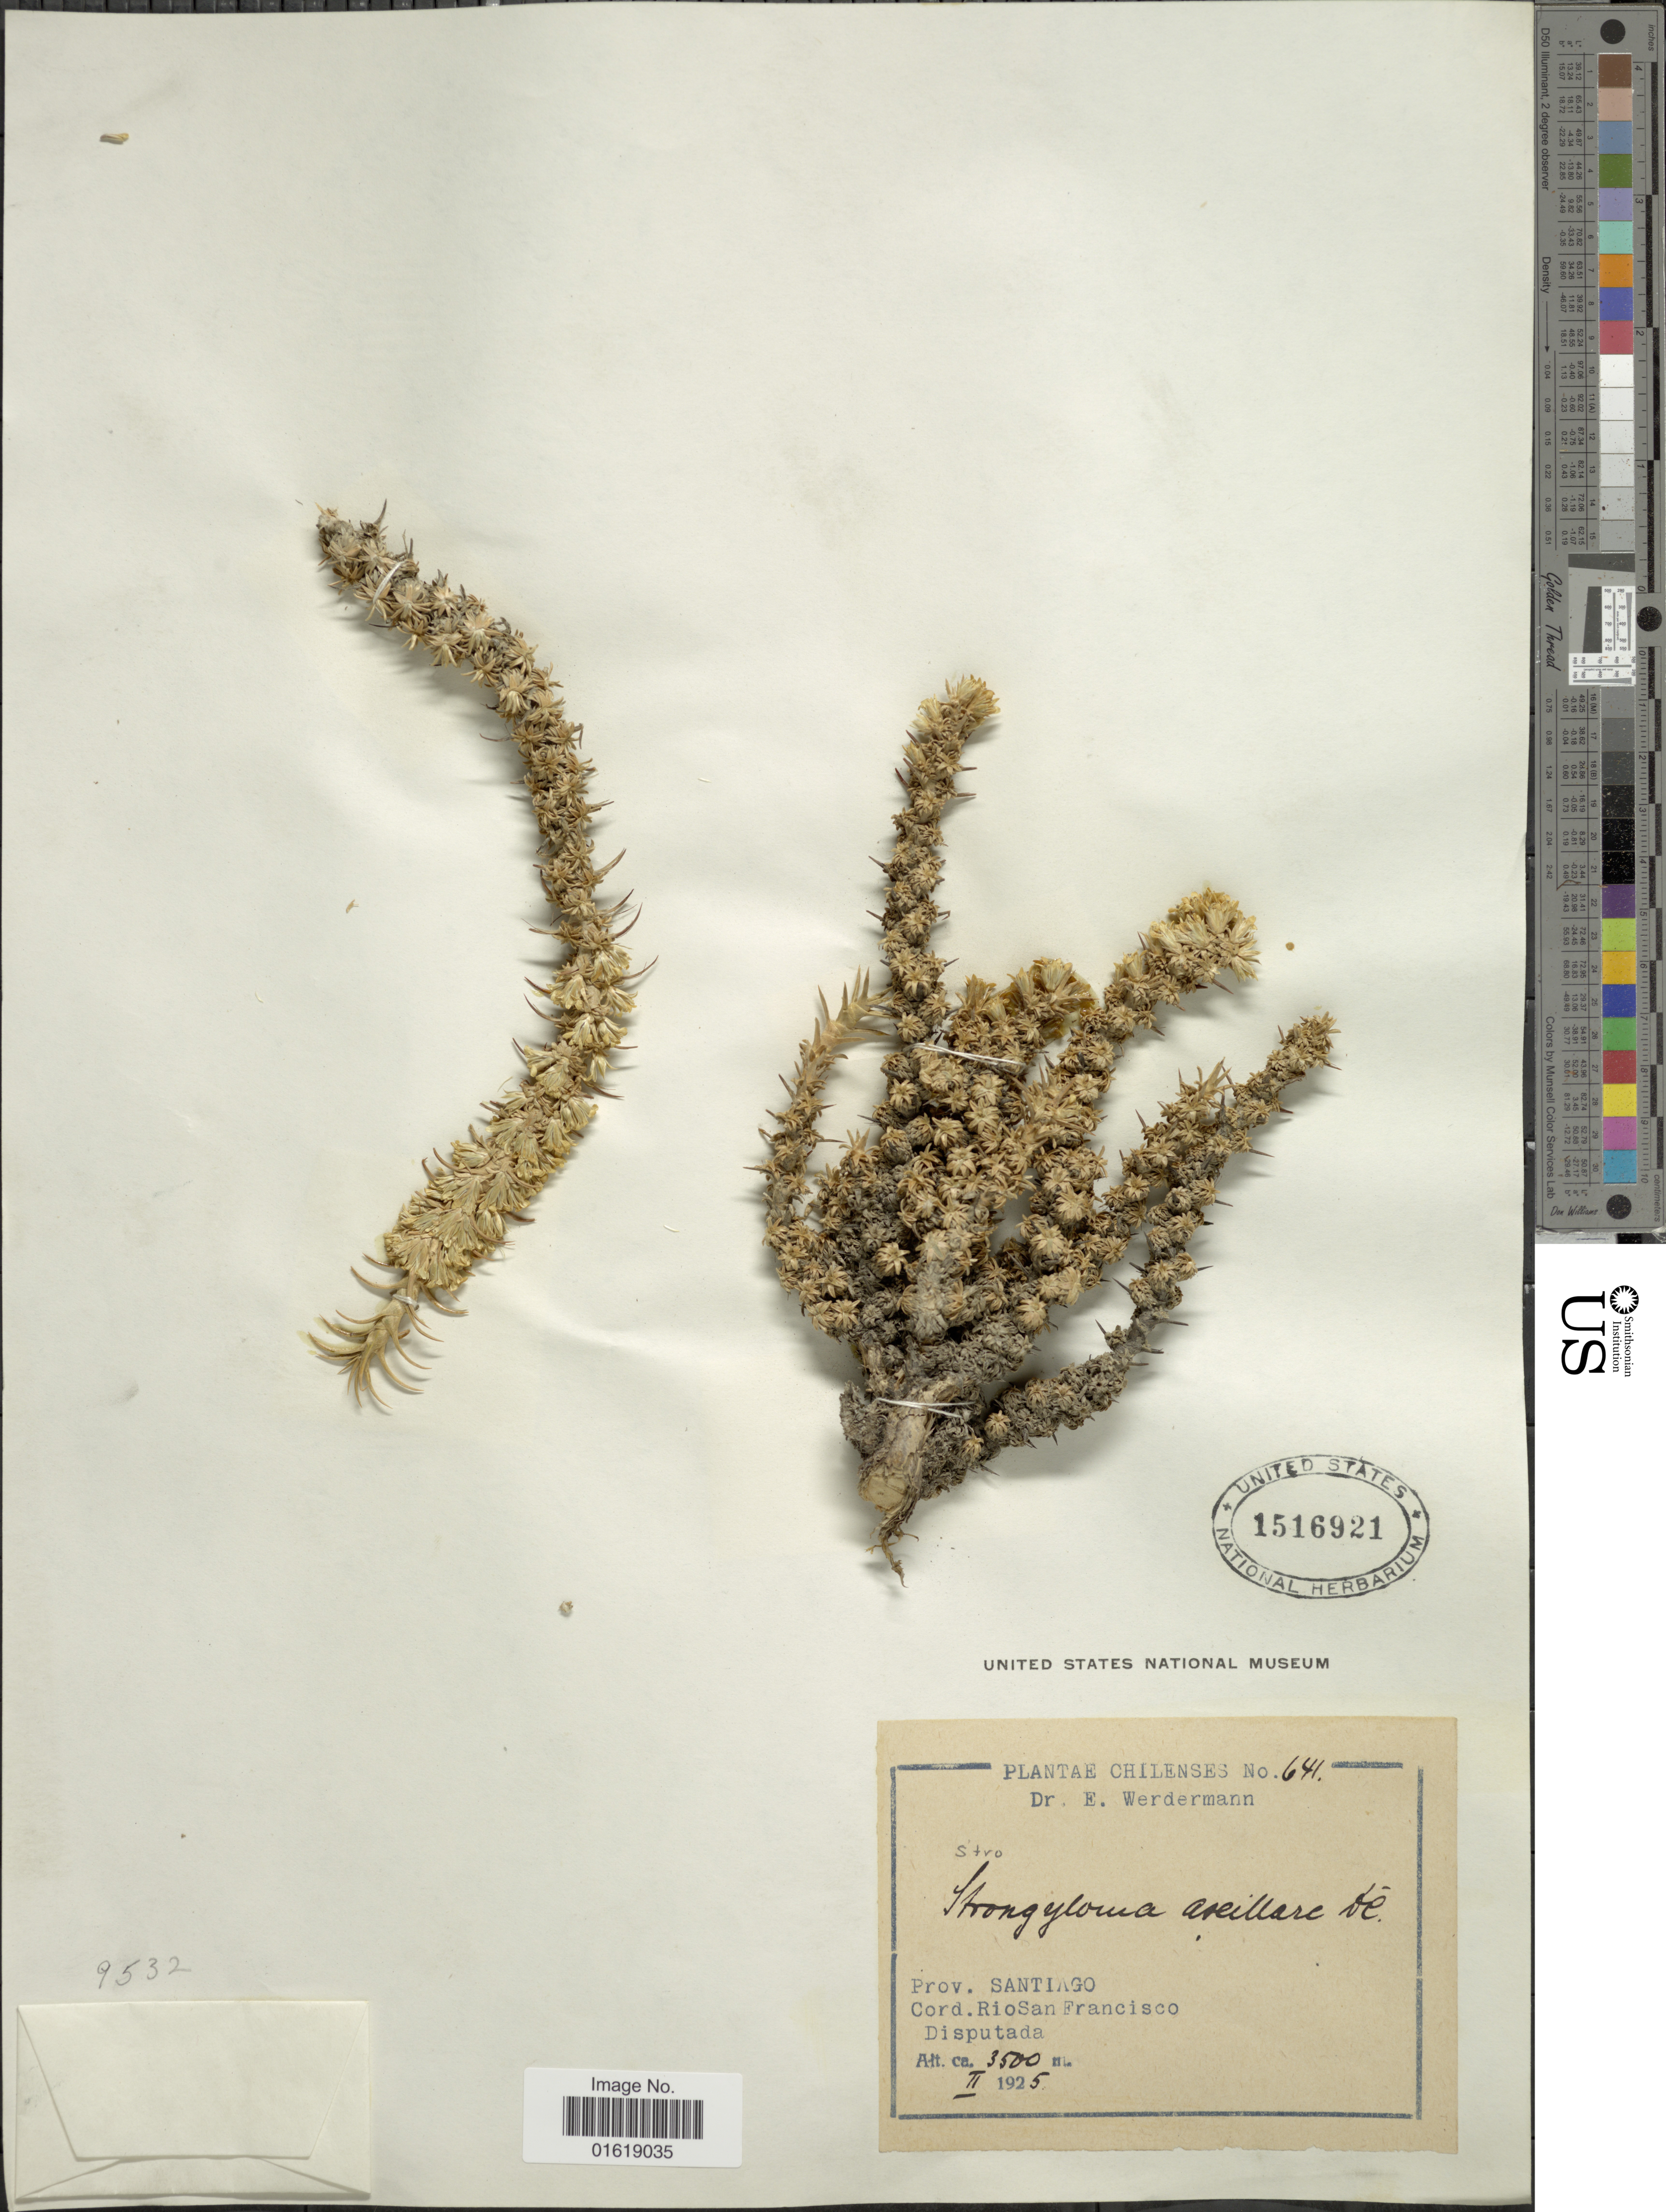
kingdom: Plantae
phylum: Tracheophyta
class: Magnoliopsida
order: Asterales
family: Asteraceae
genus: Nassauvia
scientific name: Nassauvia axillaris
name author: D. Don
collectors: E. Werdermann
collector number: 641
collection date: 1925-02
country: Chile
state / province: Región Metropolitana (RM)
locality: Prov. Santiago. Cord. Rio San Francisco. Disputada.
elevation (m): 3500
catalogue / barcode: US 1516921